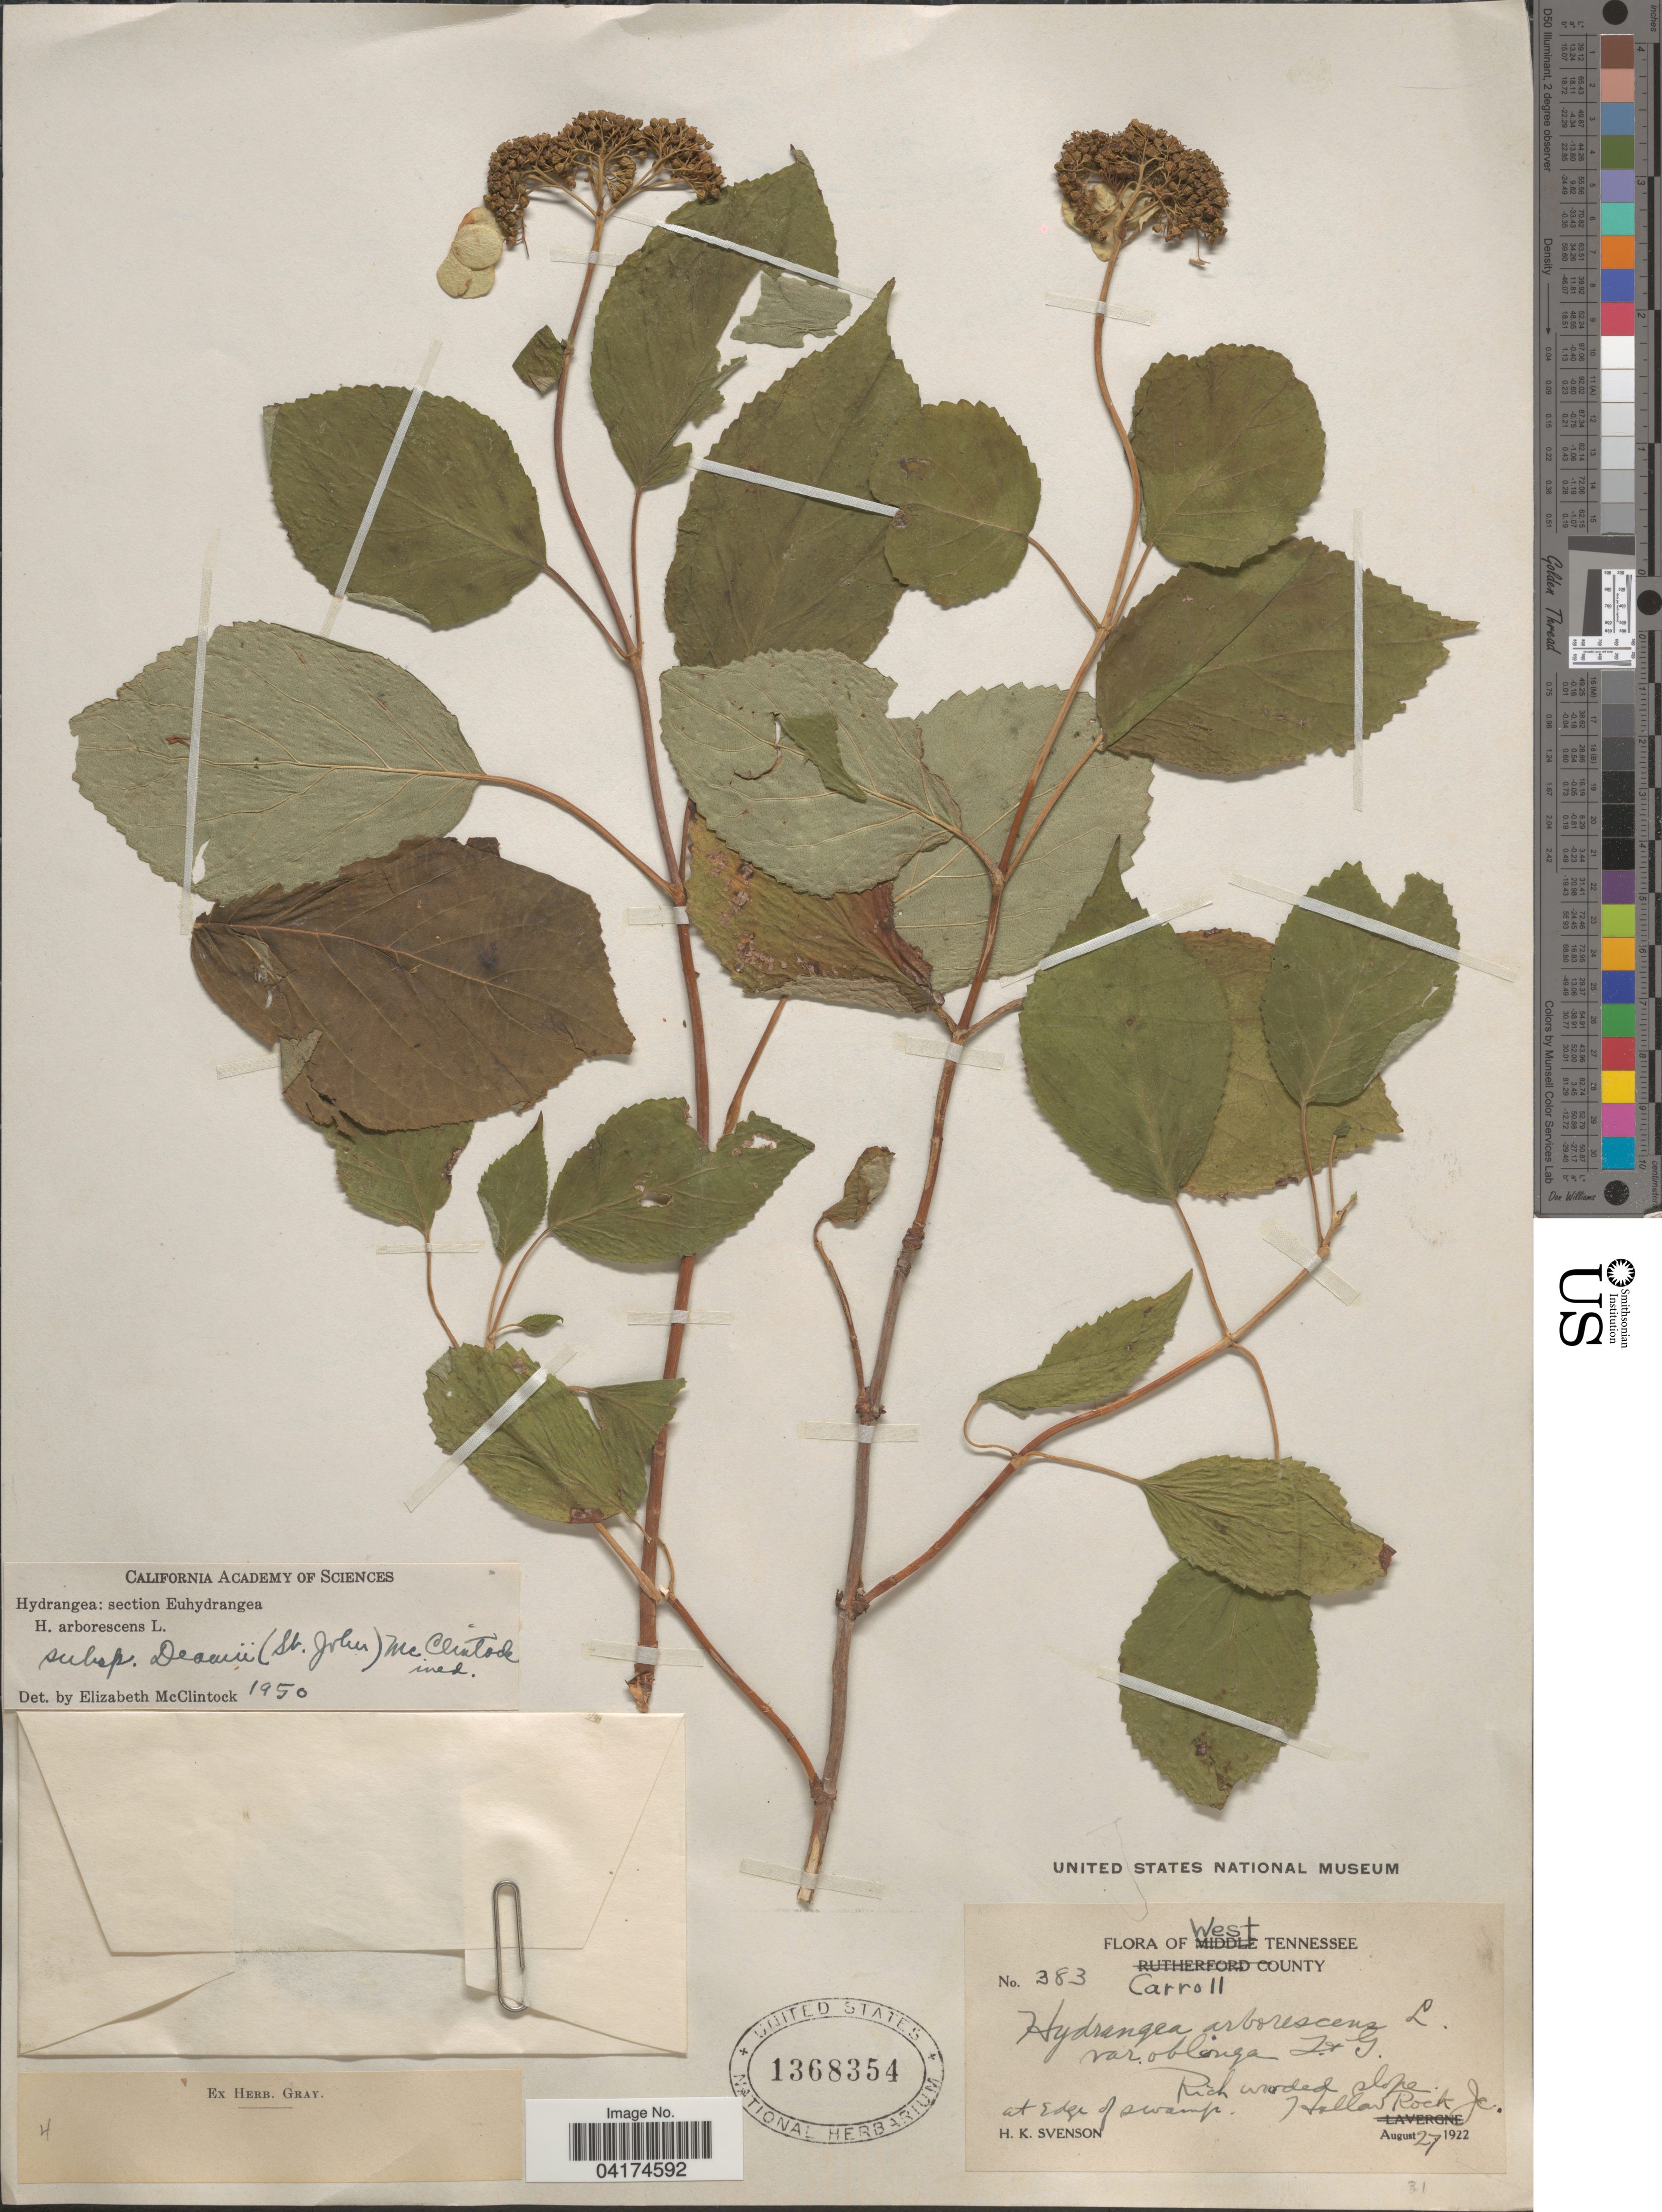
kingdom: Plantae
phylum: Tracheophyta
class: Magnoliopsida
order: Cornales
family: Hydrangeaceae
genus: Hydrangea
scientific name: Hydrangea arborescens var. deamii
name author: H. St. John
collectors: H. K. Svenson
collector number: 383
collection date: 1922-08-27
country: United States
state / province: Tennessee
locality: West Tennessee. Carroll County. Hollow Rock Jc.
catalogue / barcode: US 1368354